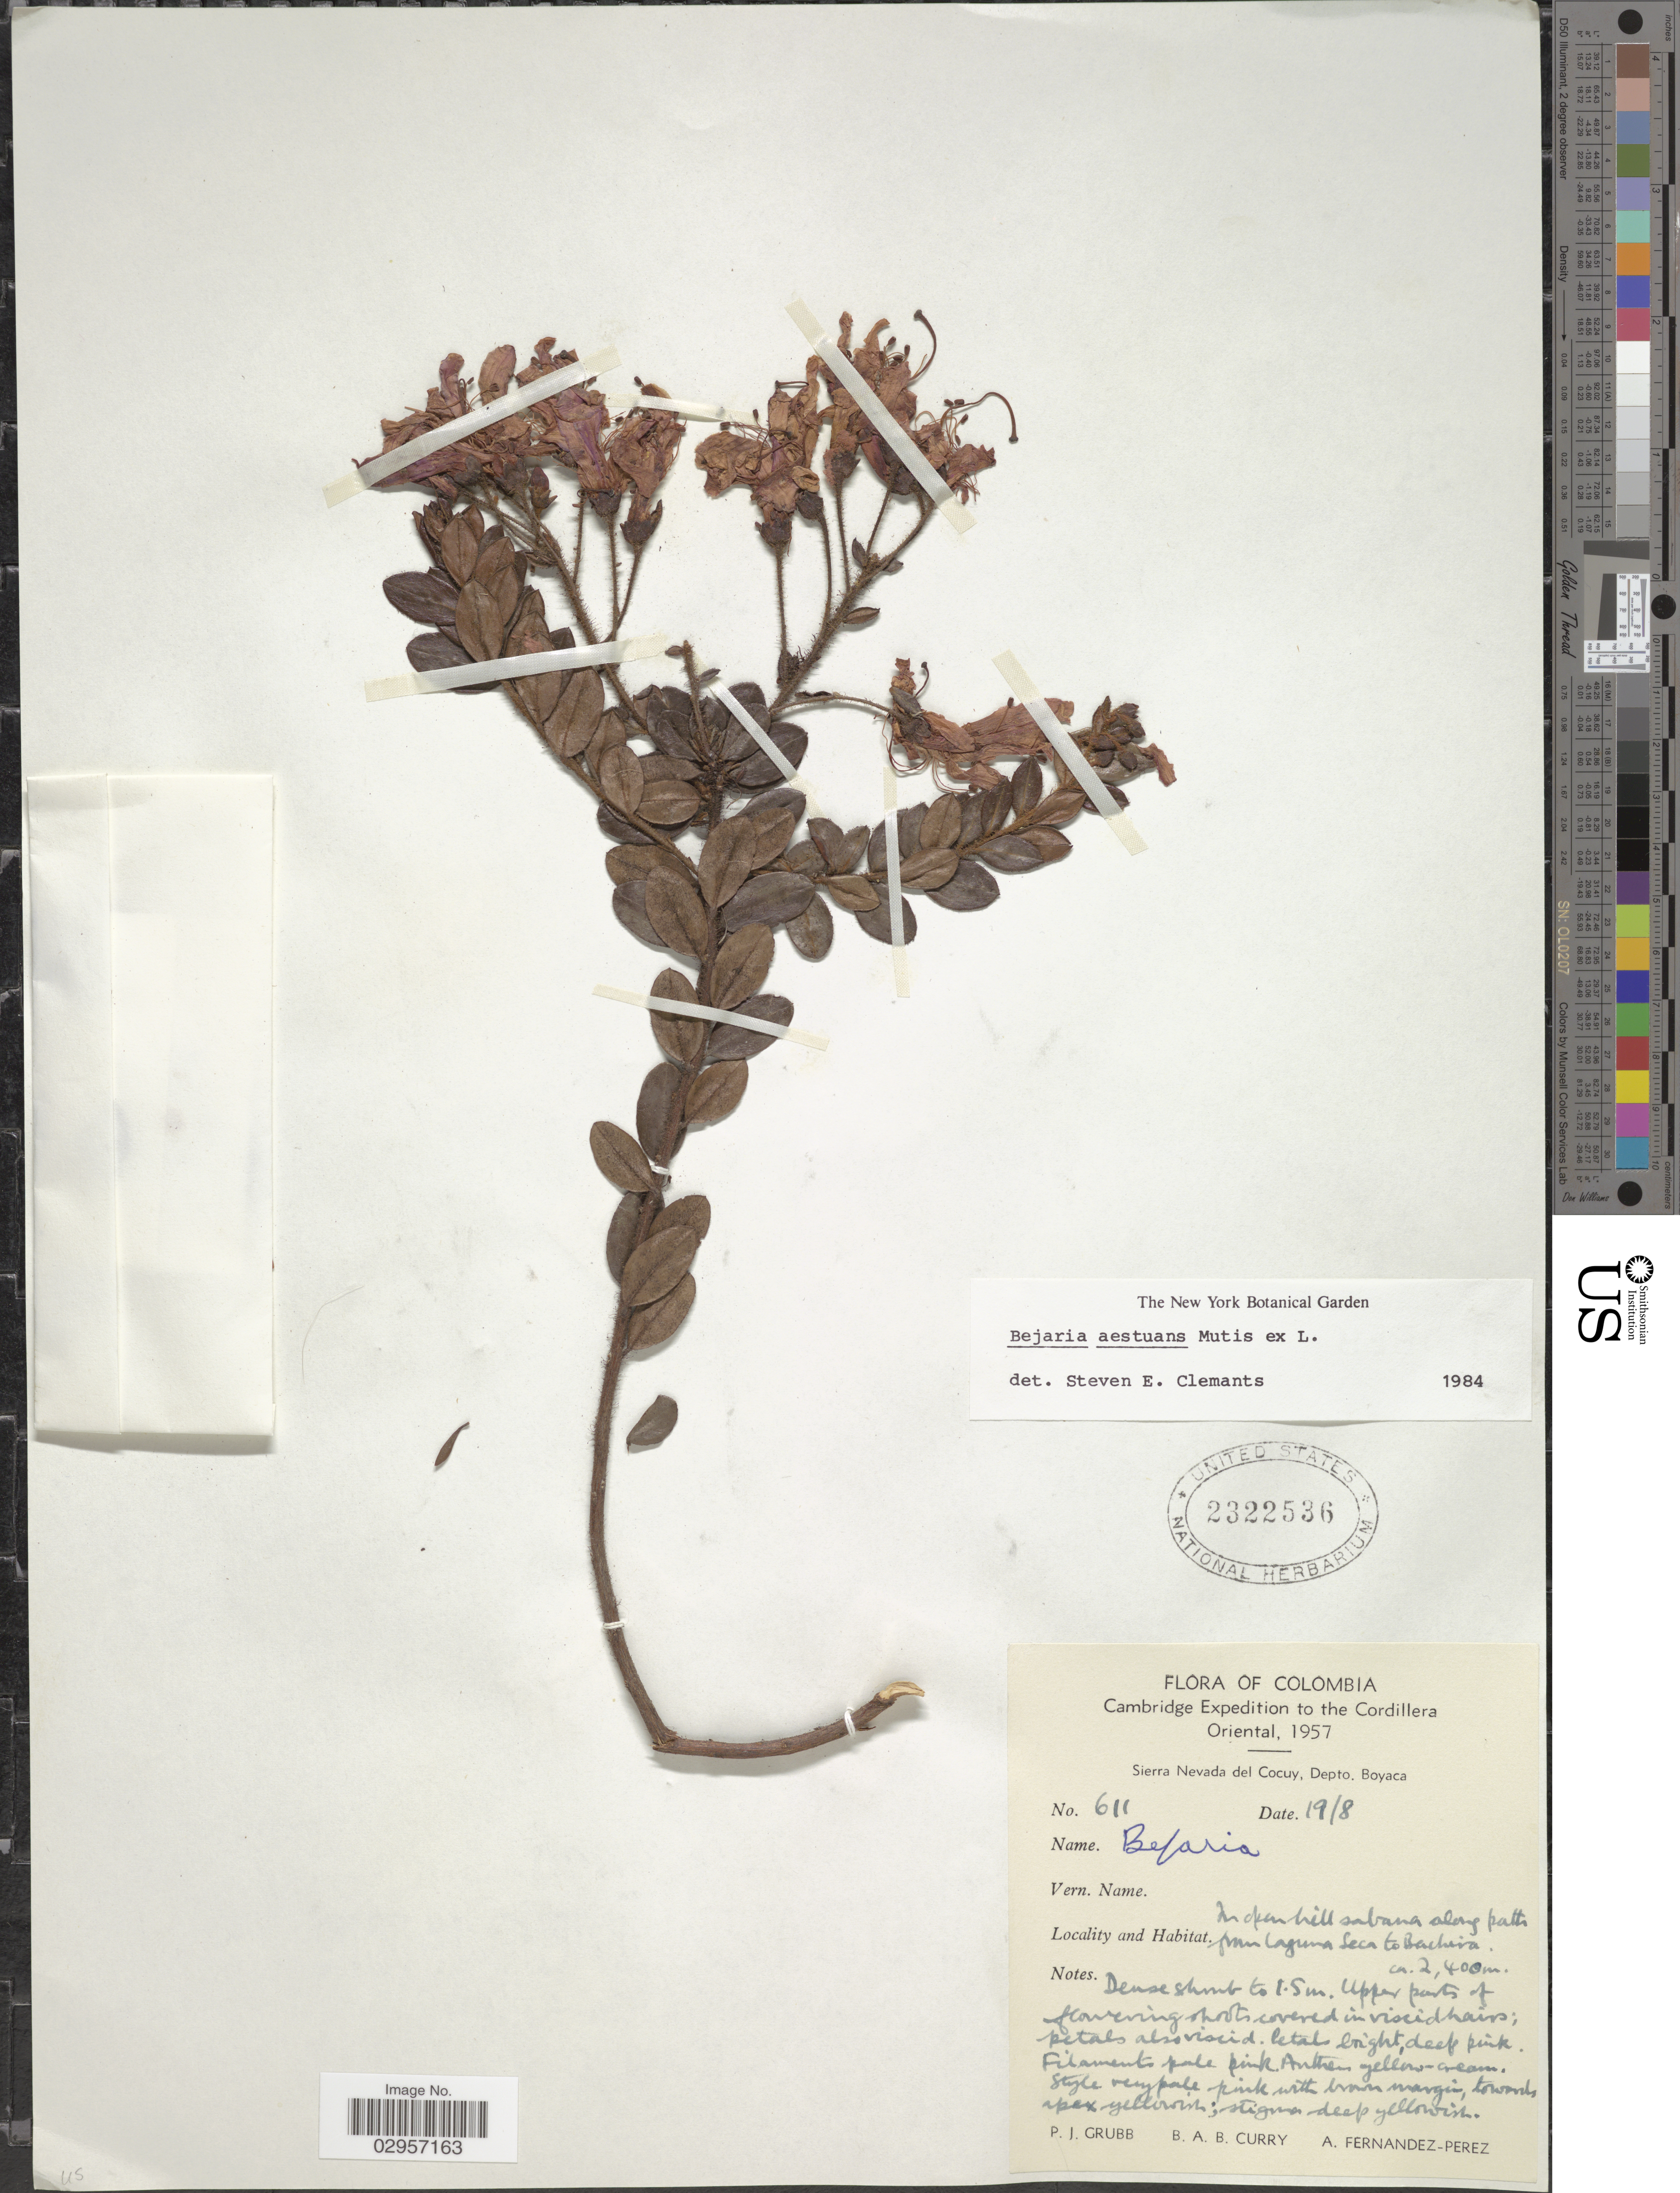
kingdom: Plantae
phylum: Tracheophyta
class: Magnoliopsida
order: Ericales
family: Ericaceae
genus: Befaria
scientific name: Befaria aestuans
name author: Mutis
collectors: P. J. Grubb, B. A. B. Curry & A. Fernández-Pérez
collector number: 611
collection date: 1957-08-19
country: Colombia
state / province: Boyacá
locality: Cordillera Oriental. Sierra Nevada del Cocuy, Depto. Boyaca. In open hill sabana along path from Laguna Seca to Bachira.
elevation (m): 2400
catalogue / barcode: US 2322536